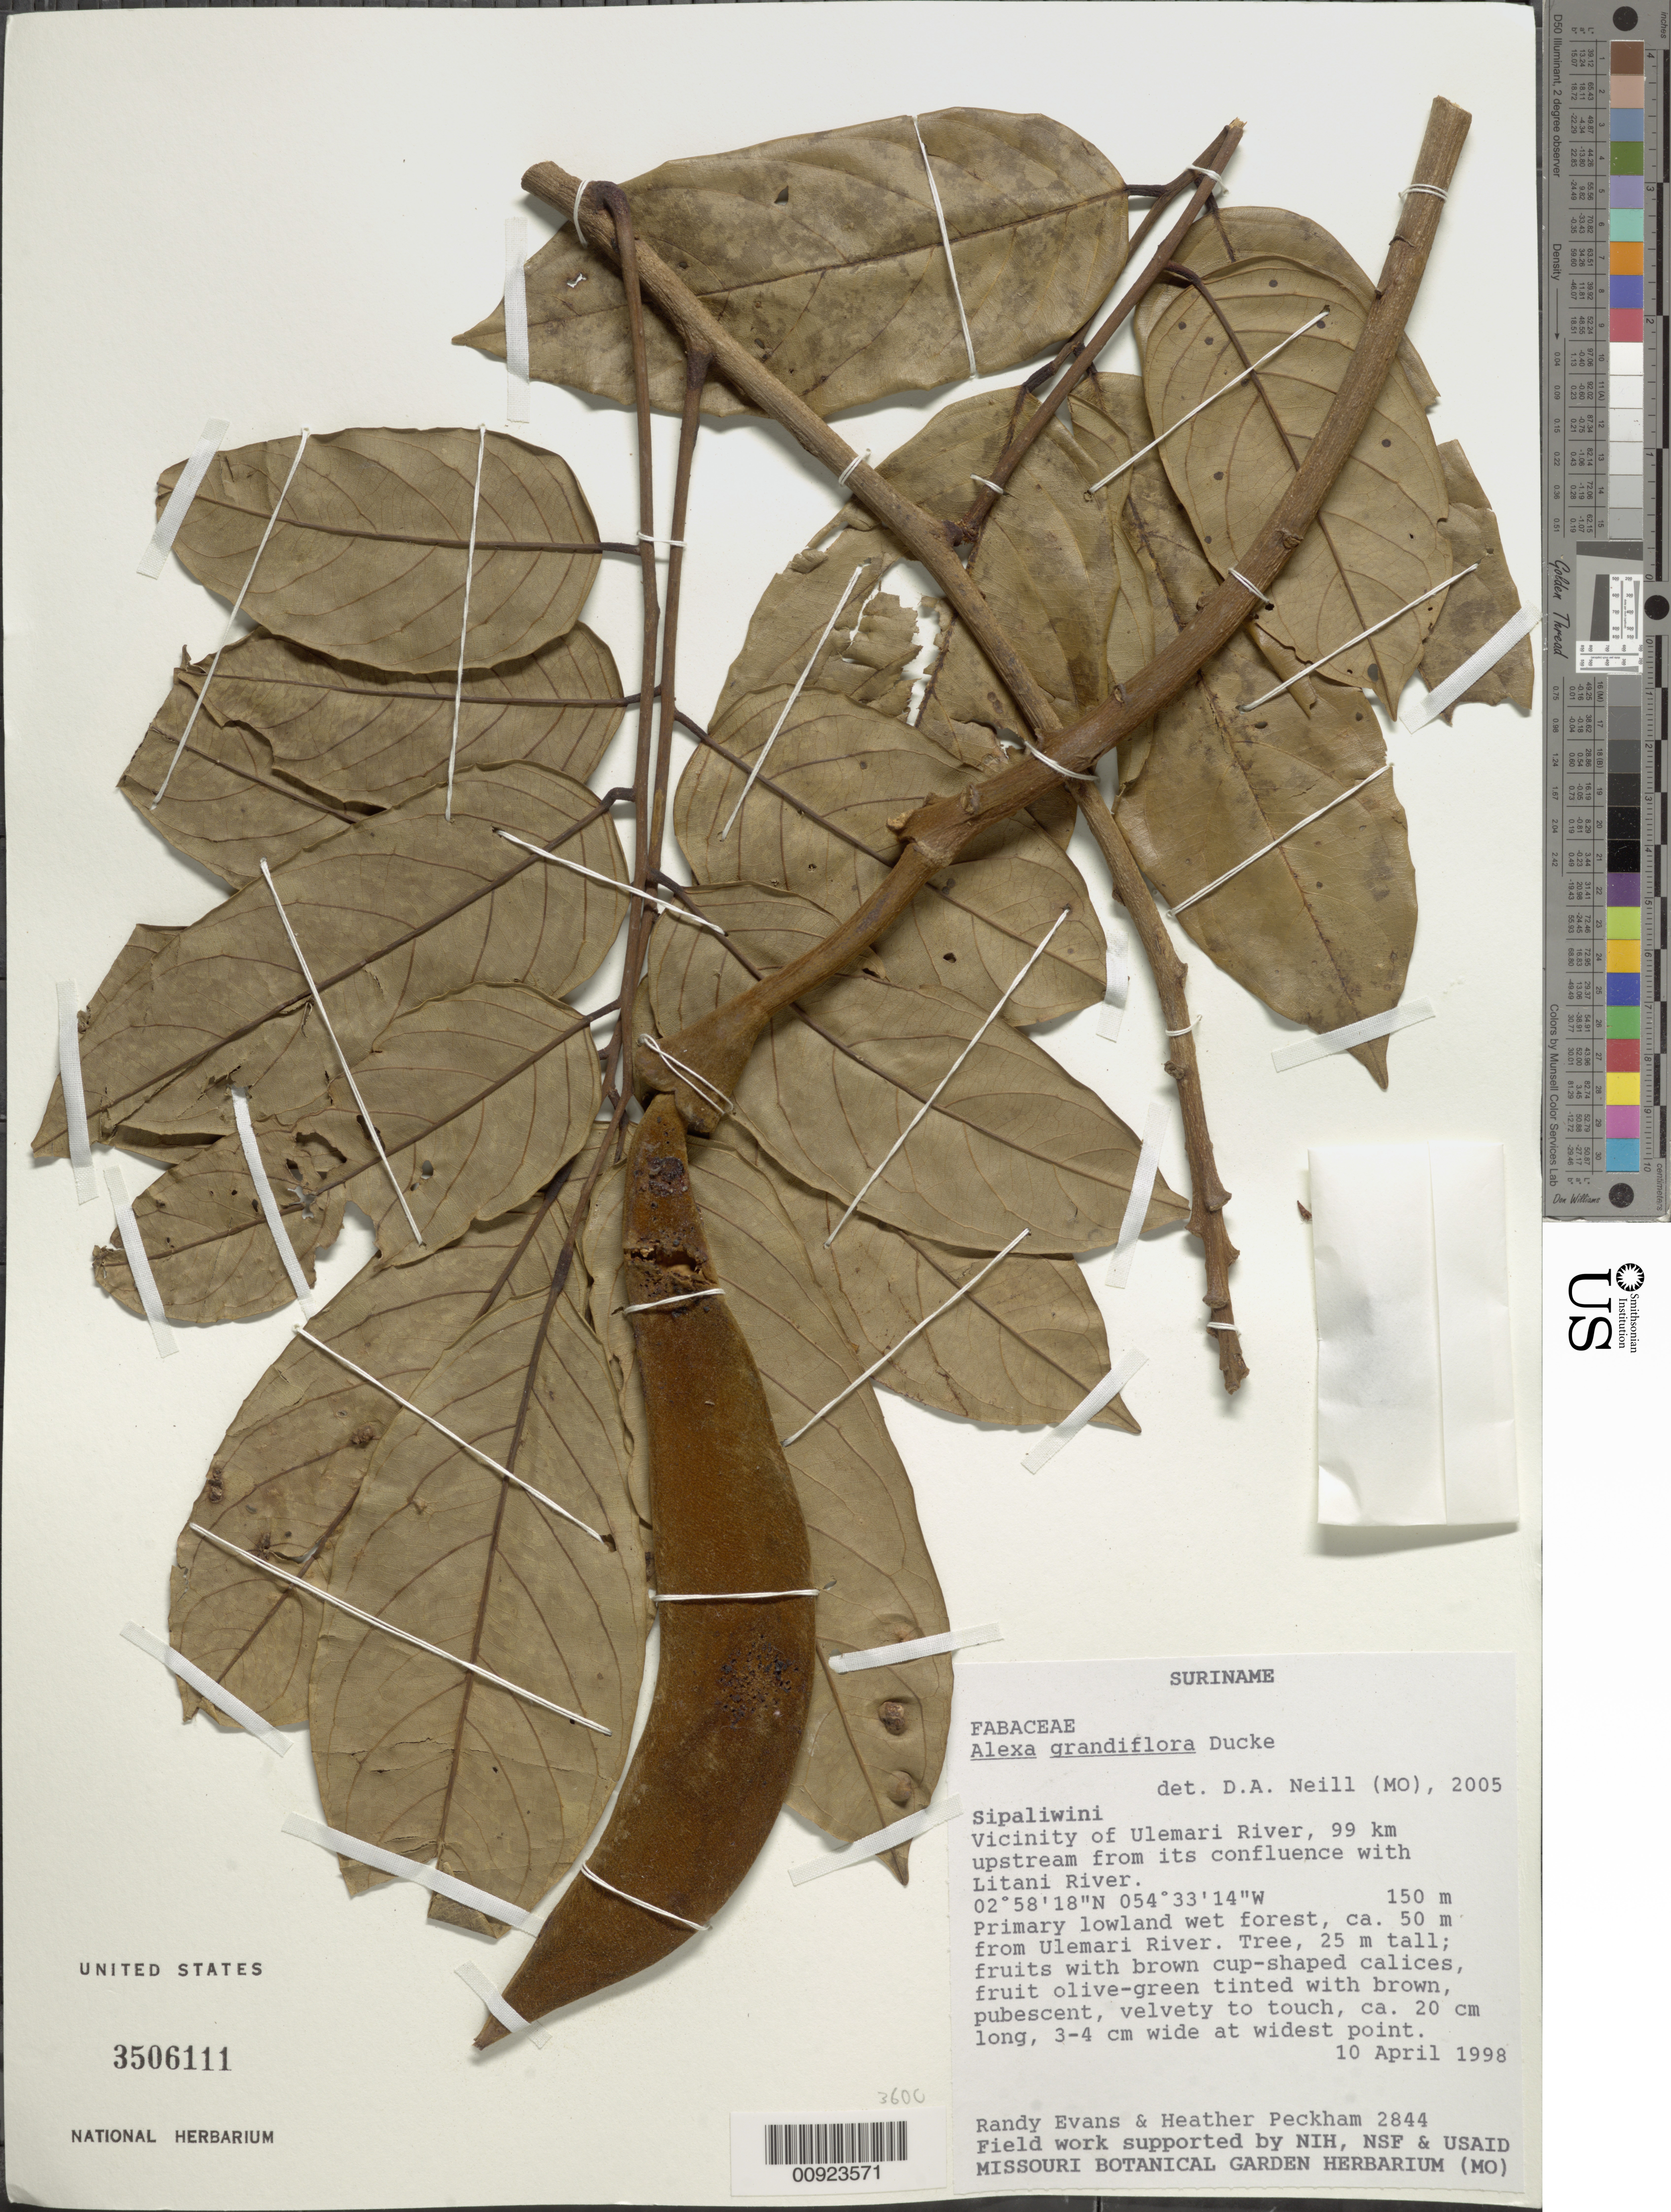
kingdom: Plantae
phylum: Tracheophyta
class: Magnoliopsida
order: Fabales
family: Fabaceae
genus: Alexa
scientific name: Alexa grandiflora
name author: Ducke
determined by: Neill, David Alan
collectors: R. Evans & H. Peckham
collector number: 2844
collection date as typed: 10-Apr-98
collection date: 1998-04-10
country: Suriname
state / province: Sipaliwini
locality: Ulemari R., ca. 99 km upstream from confl. with Litani R.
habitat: Primary lowland wet forest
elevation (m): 200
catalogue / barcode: US 3506111